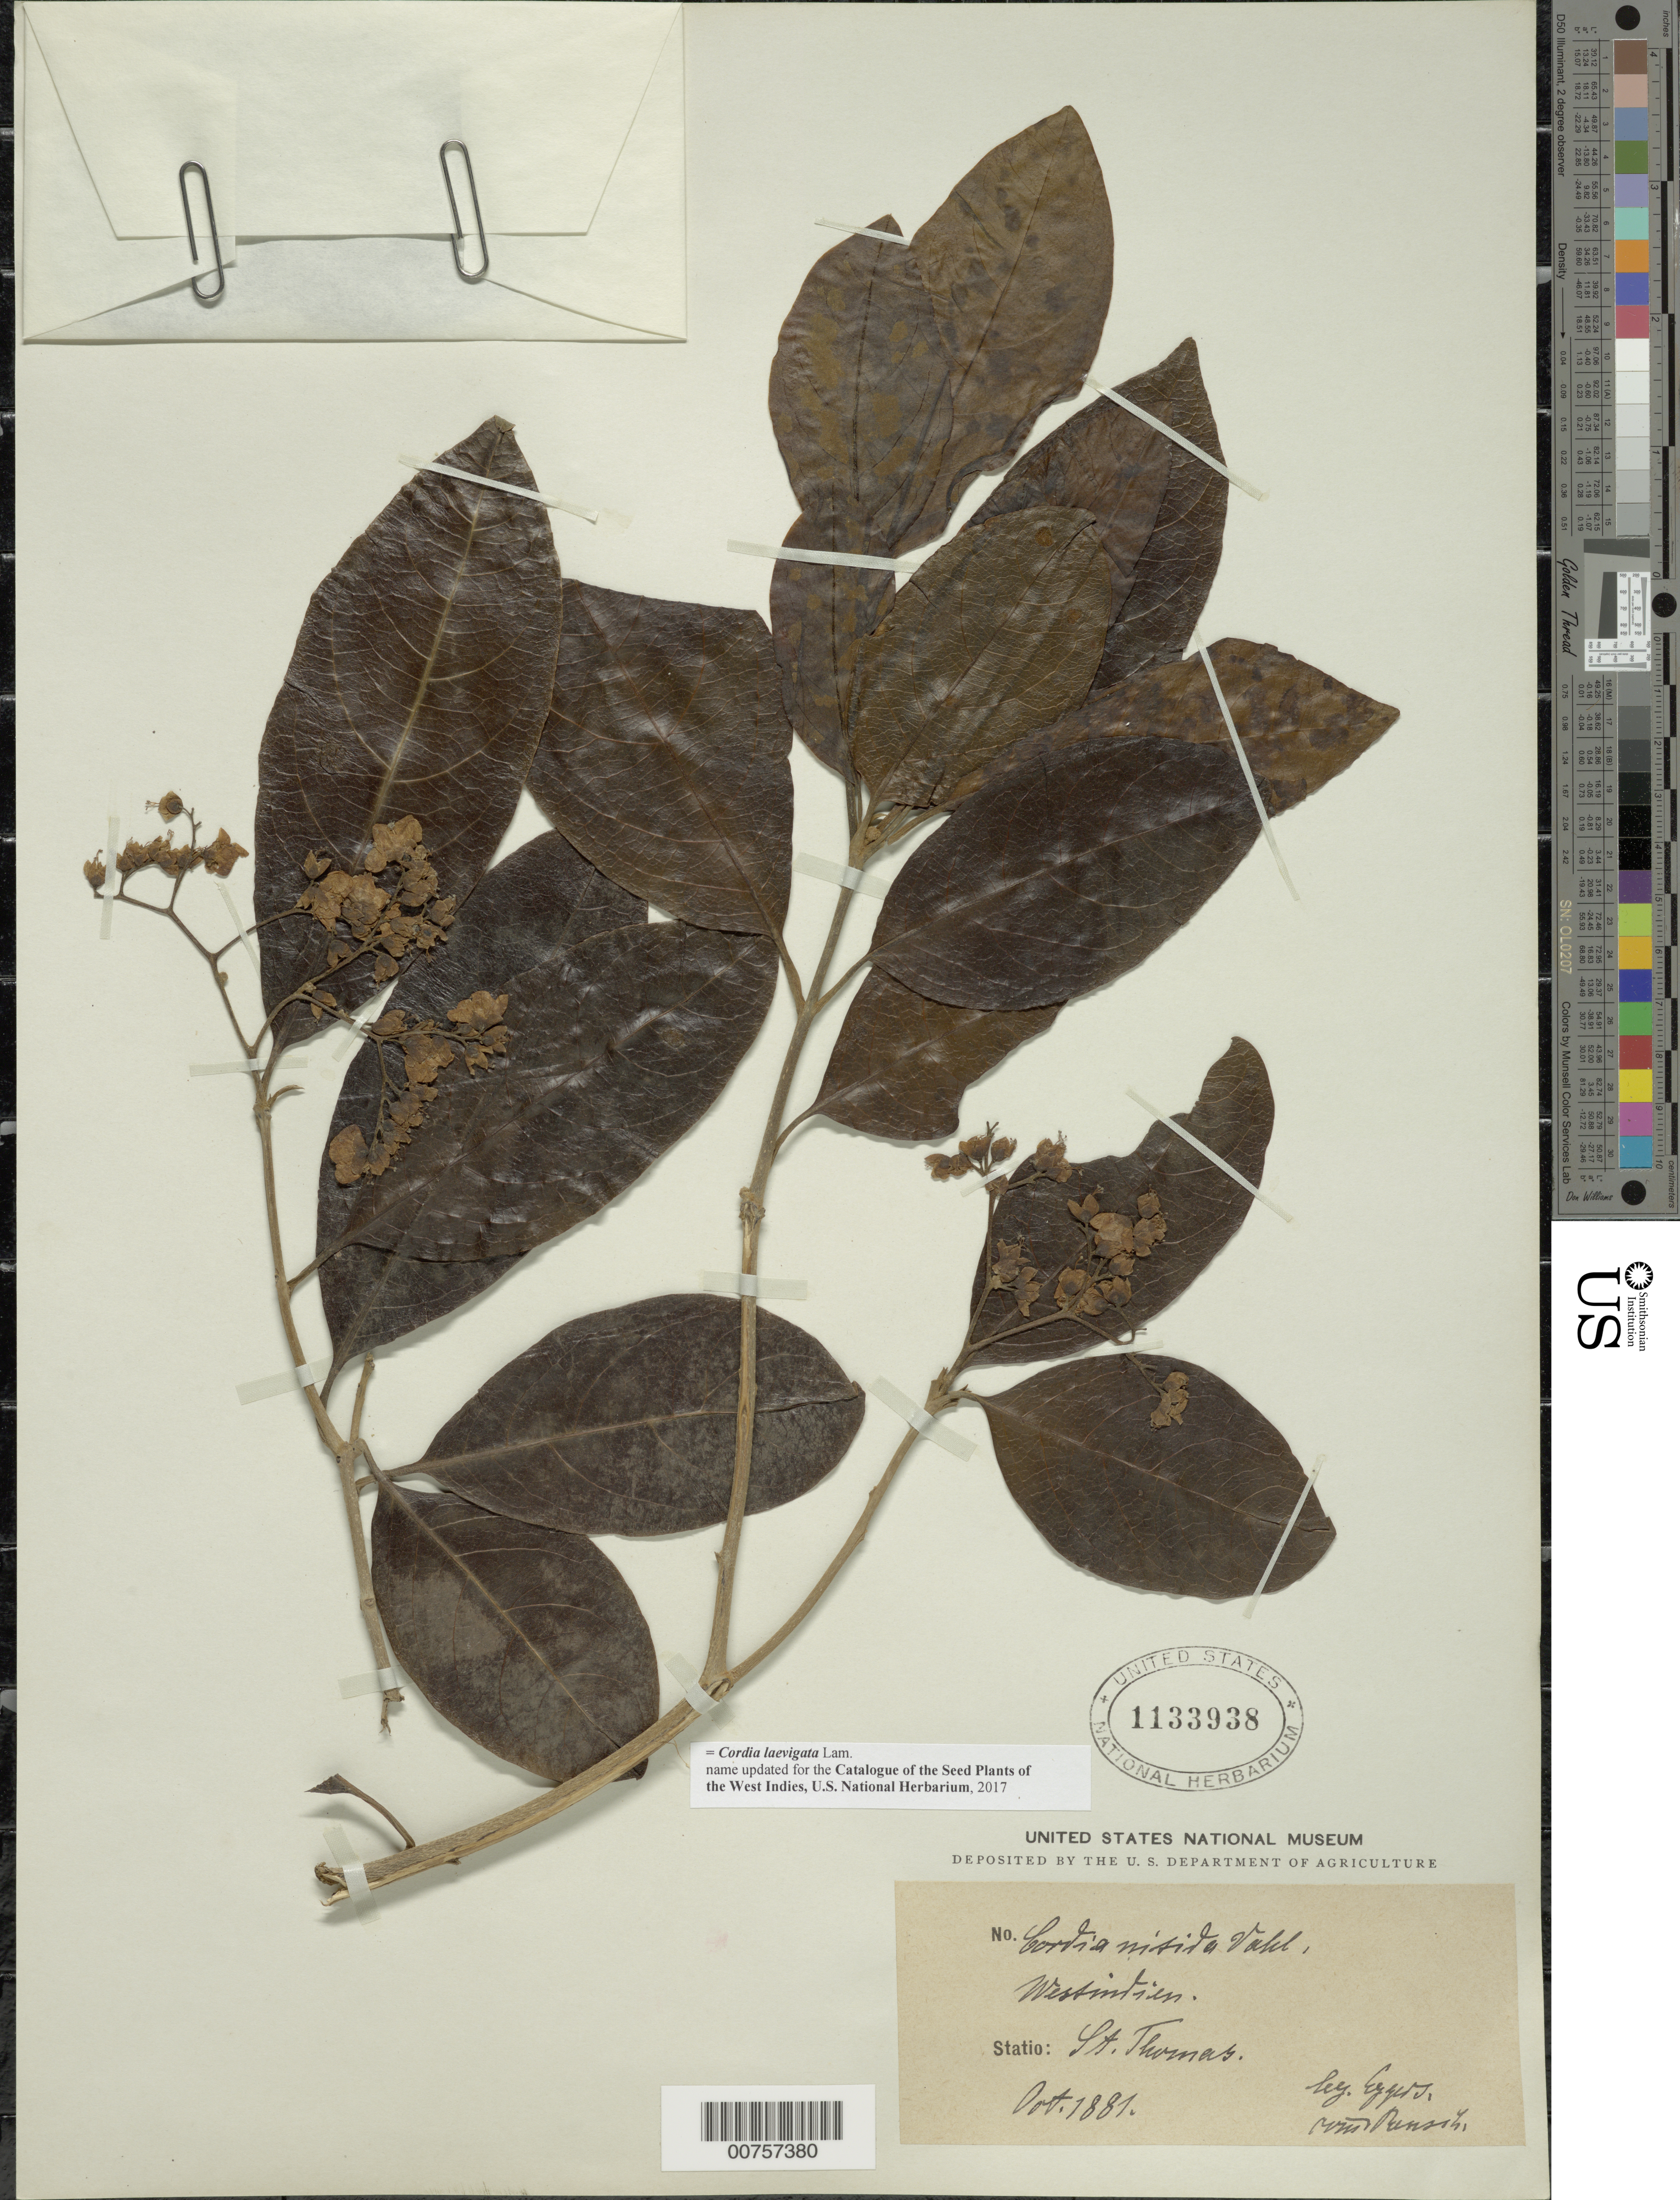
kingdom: Plantae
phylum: Tracheophyta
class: Magnoliopsida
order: Boraginales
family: Cordiaceae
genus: Cordia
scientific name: Cordia laevigata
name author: Lam.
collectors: H. F. A. von Eggers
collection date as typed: Oct 1881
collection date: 1881-10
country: U.S. Virgin Islands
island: St. Thomas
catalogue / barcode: US 1133938